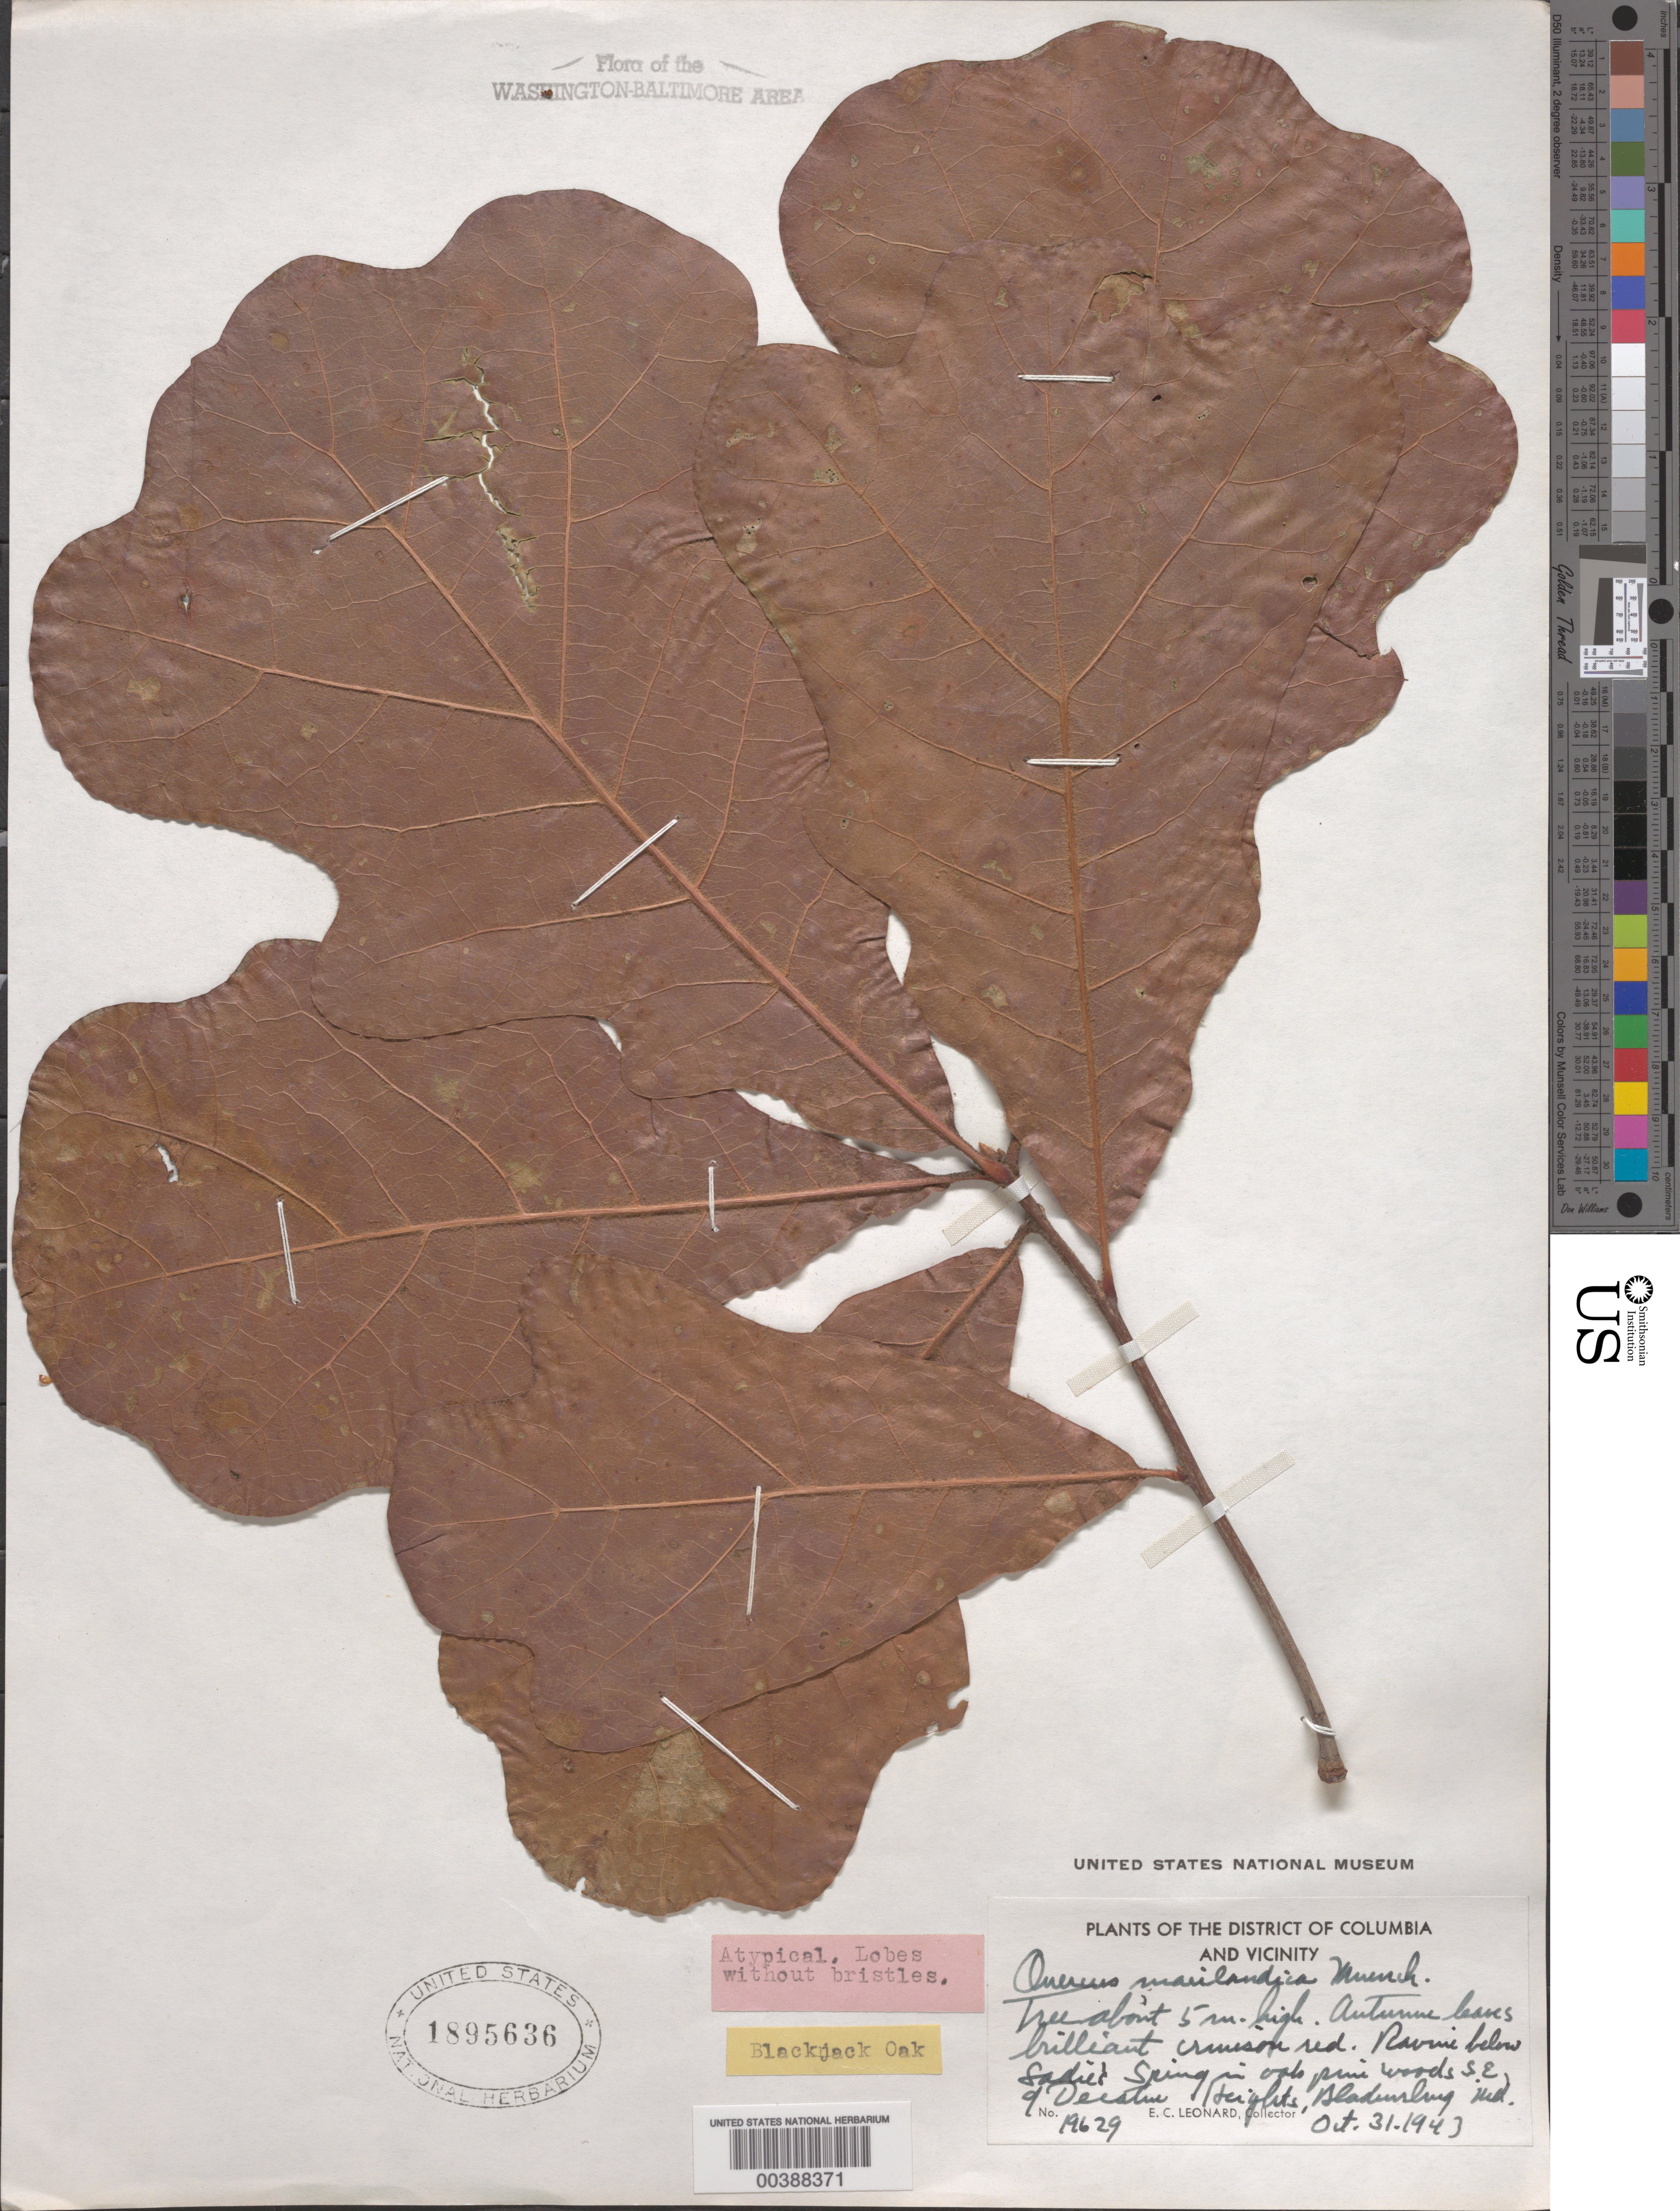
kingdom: Plantae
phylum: Tracheophyta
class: Magnoliopsida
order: Fagales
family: Fagaceae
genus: Quercus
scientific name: Quercus marilandica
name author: (L.) Münchh.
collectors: E. C. Leonard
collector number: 19629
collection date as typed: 31 Oct 1943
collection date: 1943-10-31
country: United States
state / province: Maryland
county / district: Prince George's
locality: Southeast of Decatur Heights, Bladensburg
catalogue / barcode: US 1895636